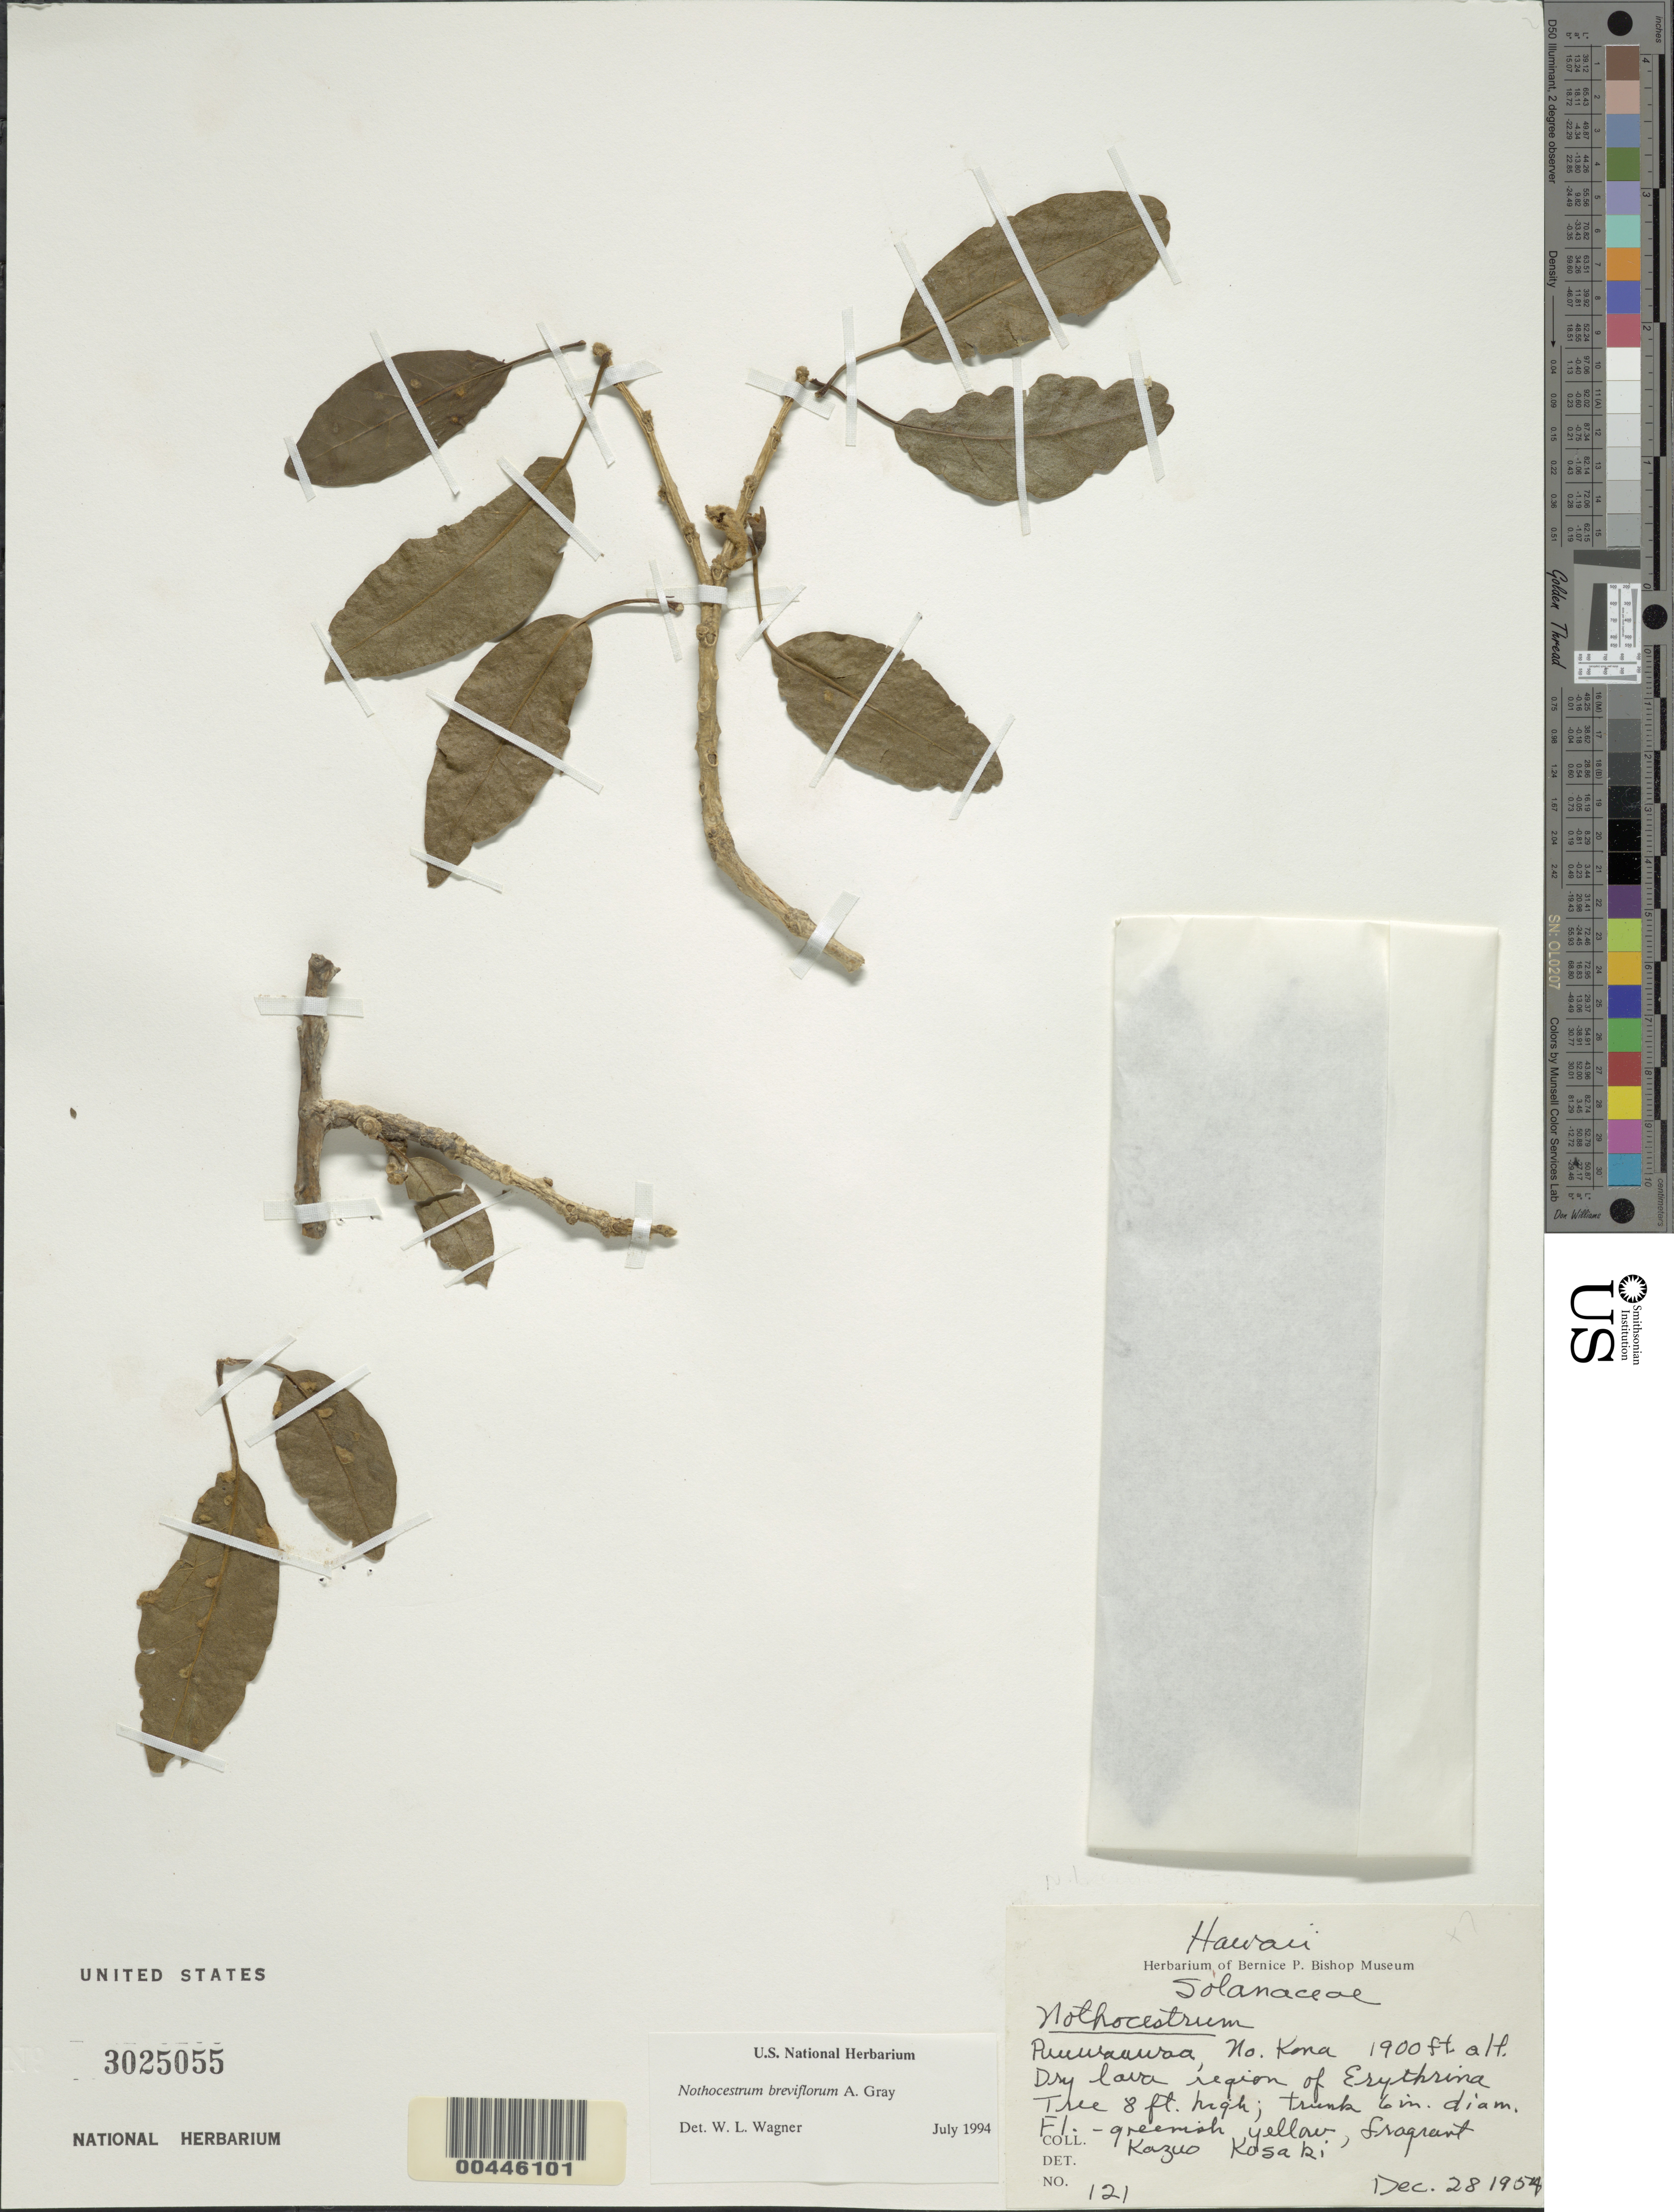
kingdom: Plantae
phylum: Tracheophyta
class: Magnoliopsida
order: Solanales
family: Solanaceae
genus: Nothocestrum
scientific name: Nothocestrum breviflorum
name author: A. Gray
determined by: Wagner, W. L., (BOT), Smithsonian Institution - National Museum of Natural History (UNITED STATES)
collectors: K. Kosaki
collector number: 121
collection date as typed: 28 Dec 1954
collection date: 1954-12-28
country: United States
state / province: Hawaii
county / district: Hawaii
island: Hawaii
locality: Puuwaawaa, N Kona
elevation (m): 579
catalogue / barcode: US 3025055